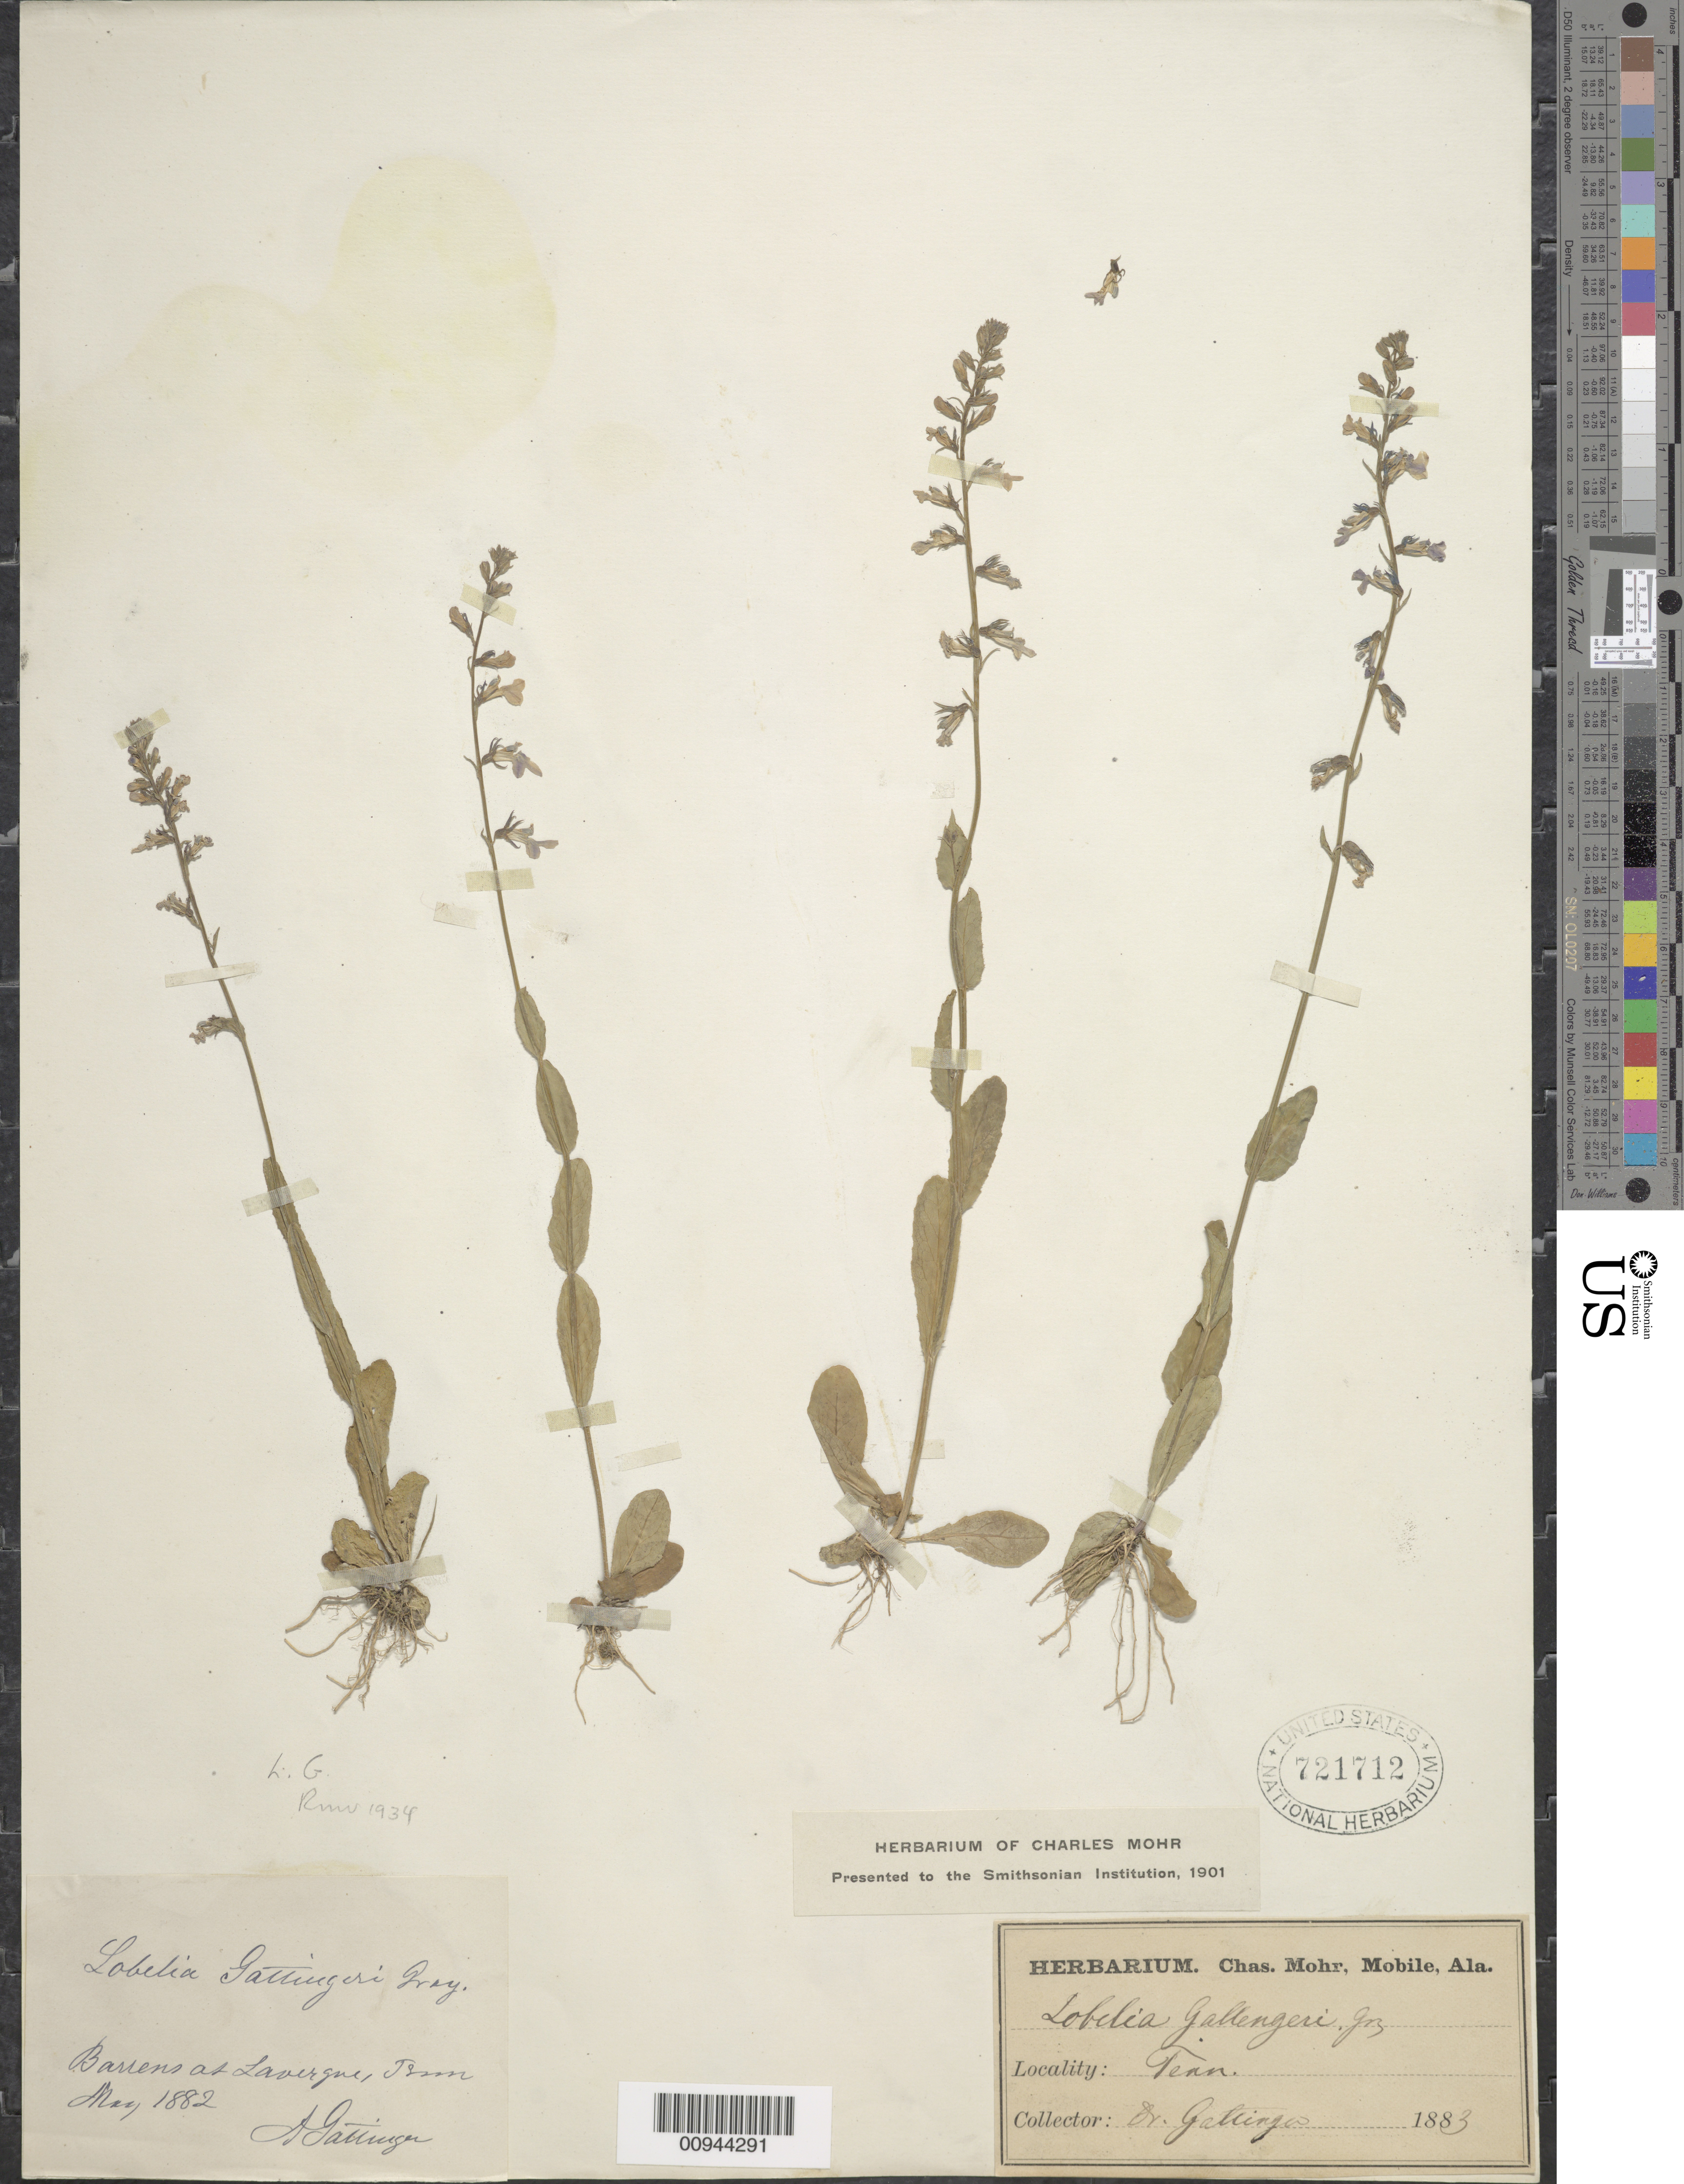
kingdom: Plantae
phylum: Tracheophyta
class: Magnoliopsida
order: Asterales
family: Campanulaceae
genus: Lobelia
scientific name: Lobelia gattingeri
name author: A. Gray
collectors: A. Gattinger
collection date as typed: May 1882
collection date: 1882-05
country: United States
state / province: Tennessee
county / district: Rutherford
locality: Lavergne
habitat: barrens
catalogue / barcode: US 721712